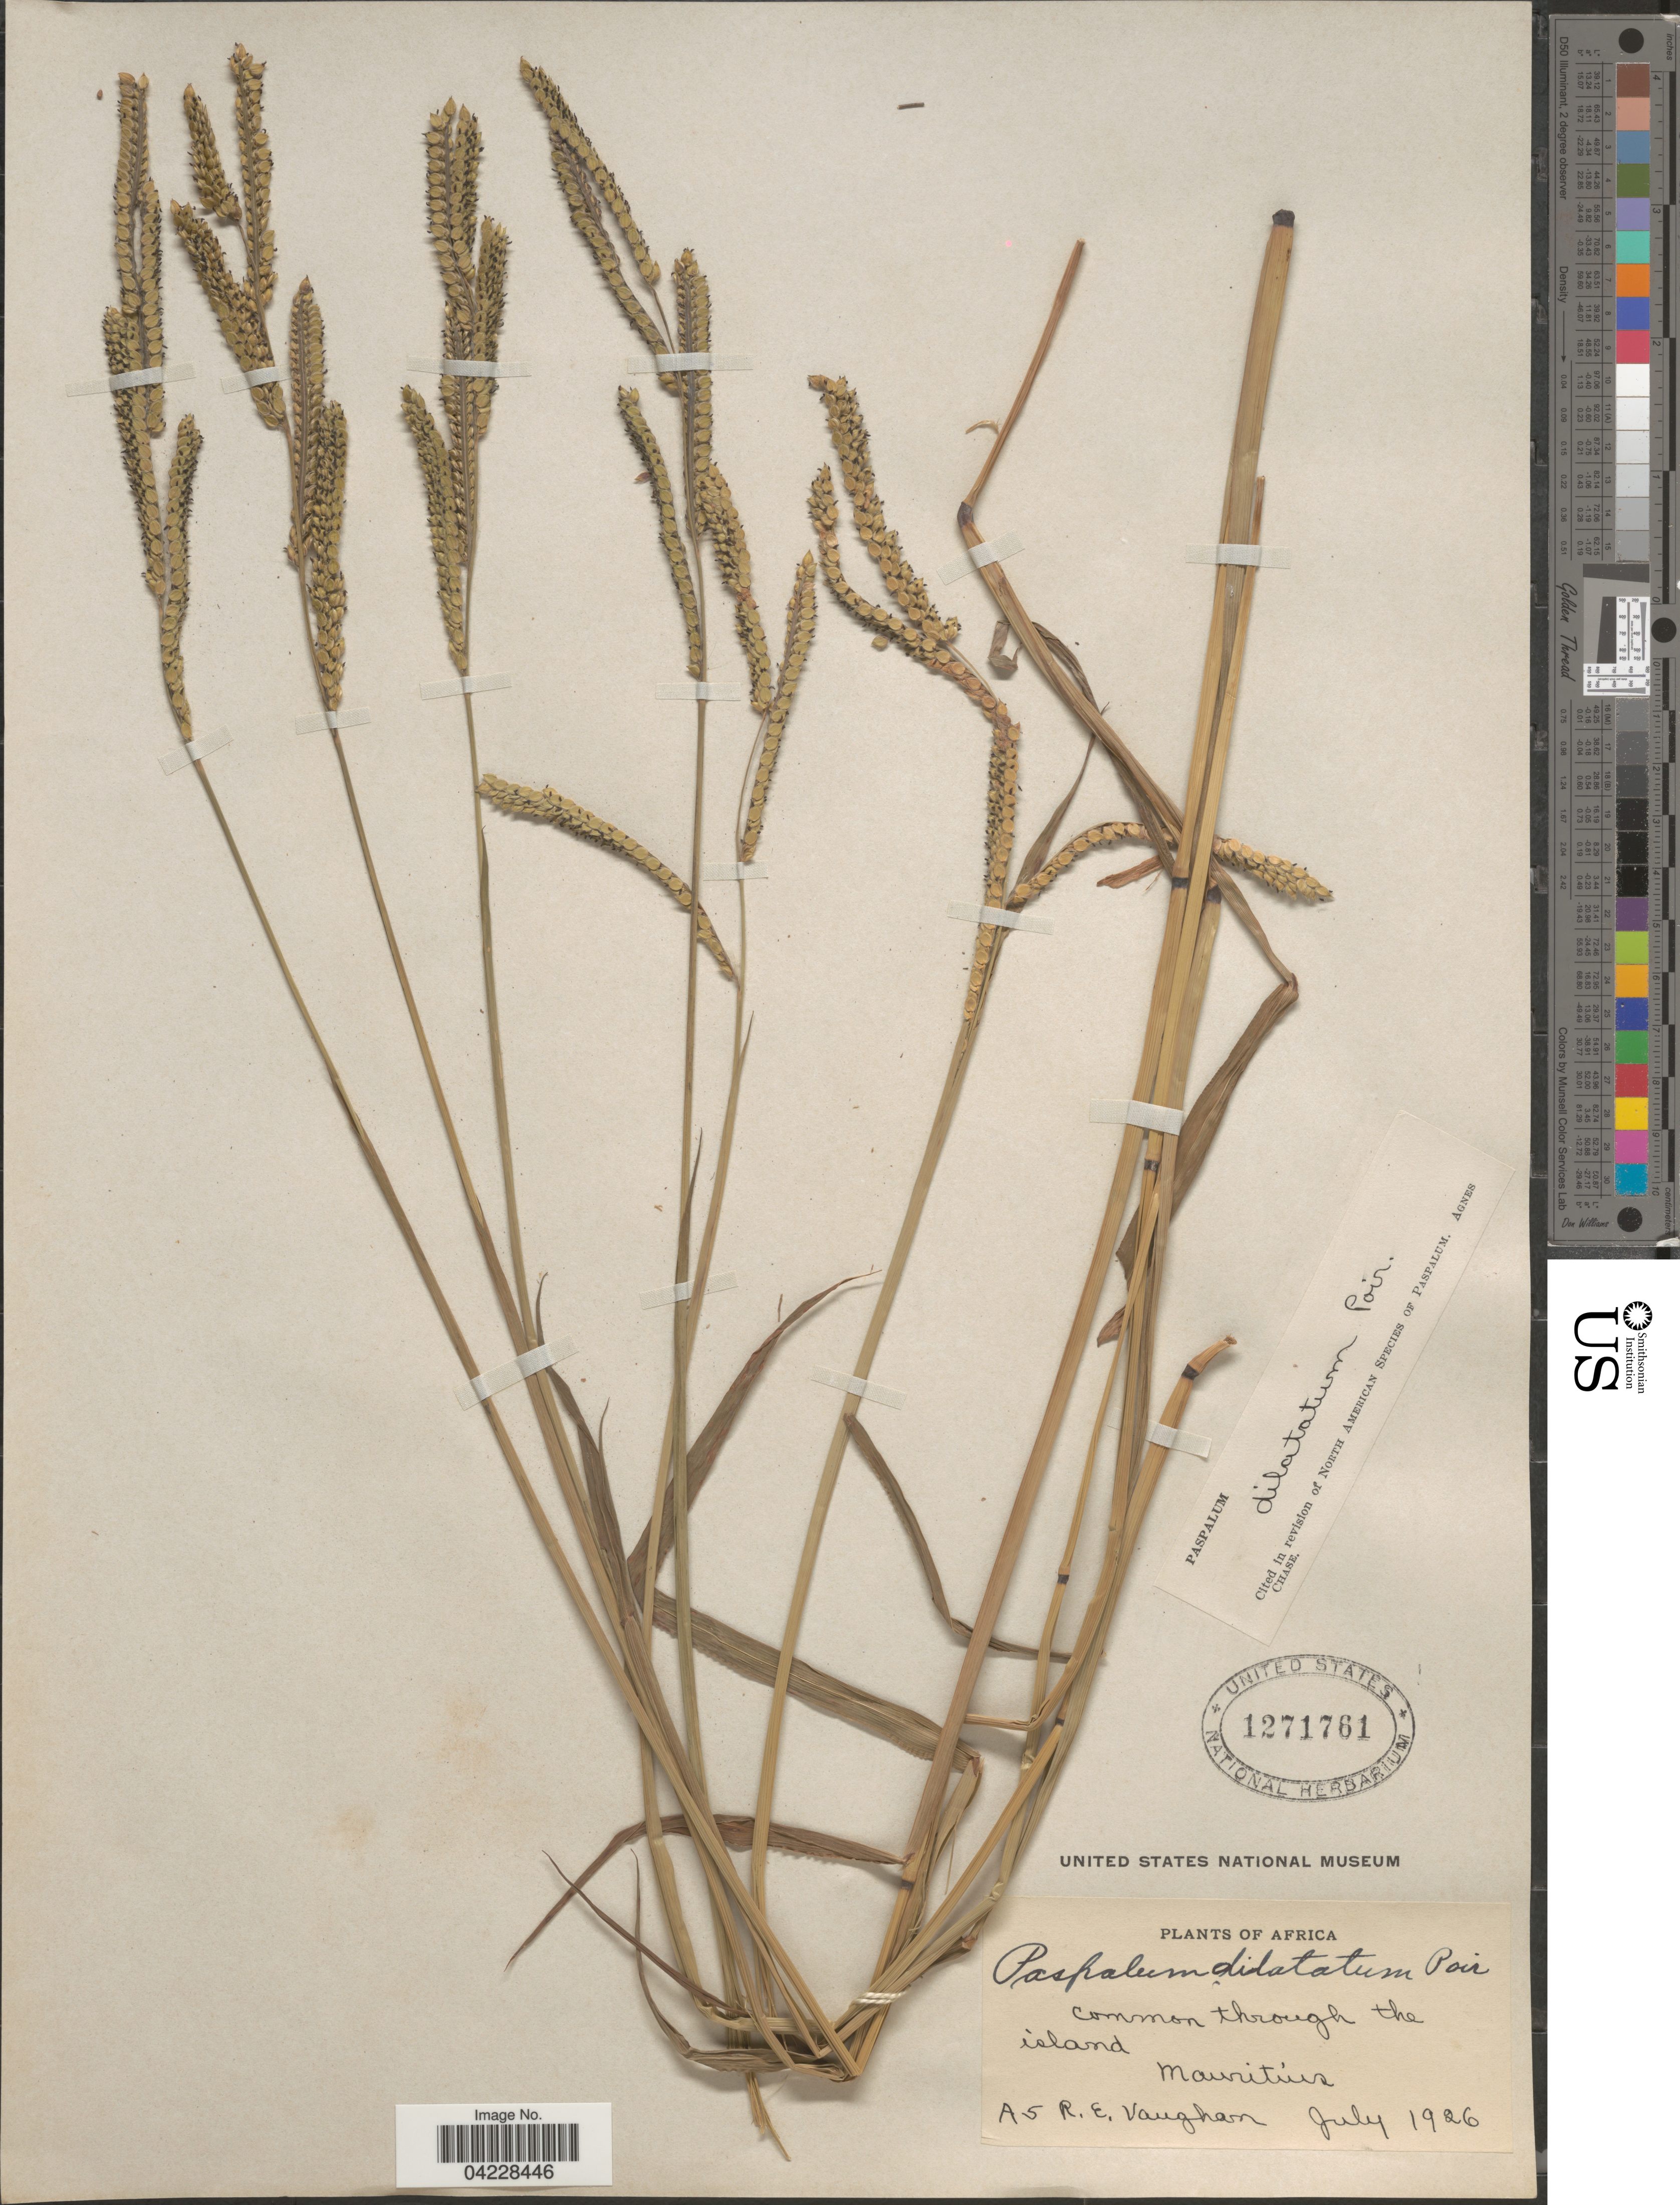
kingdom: Plantae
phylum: Tracheophyta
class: Liliopsida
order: Poales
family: Poaceae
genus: Paspalum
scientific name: Paspalum dilatatum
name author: Poir.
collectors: R. Vaughan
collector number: A5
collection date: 1926-07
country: Mauritius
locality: Common through the island.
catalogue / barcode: US 1271761